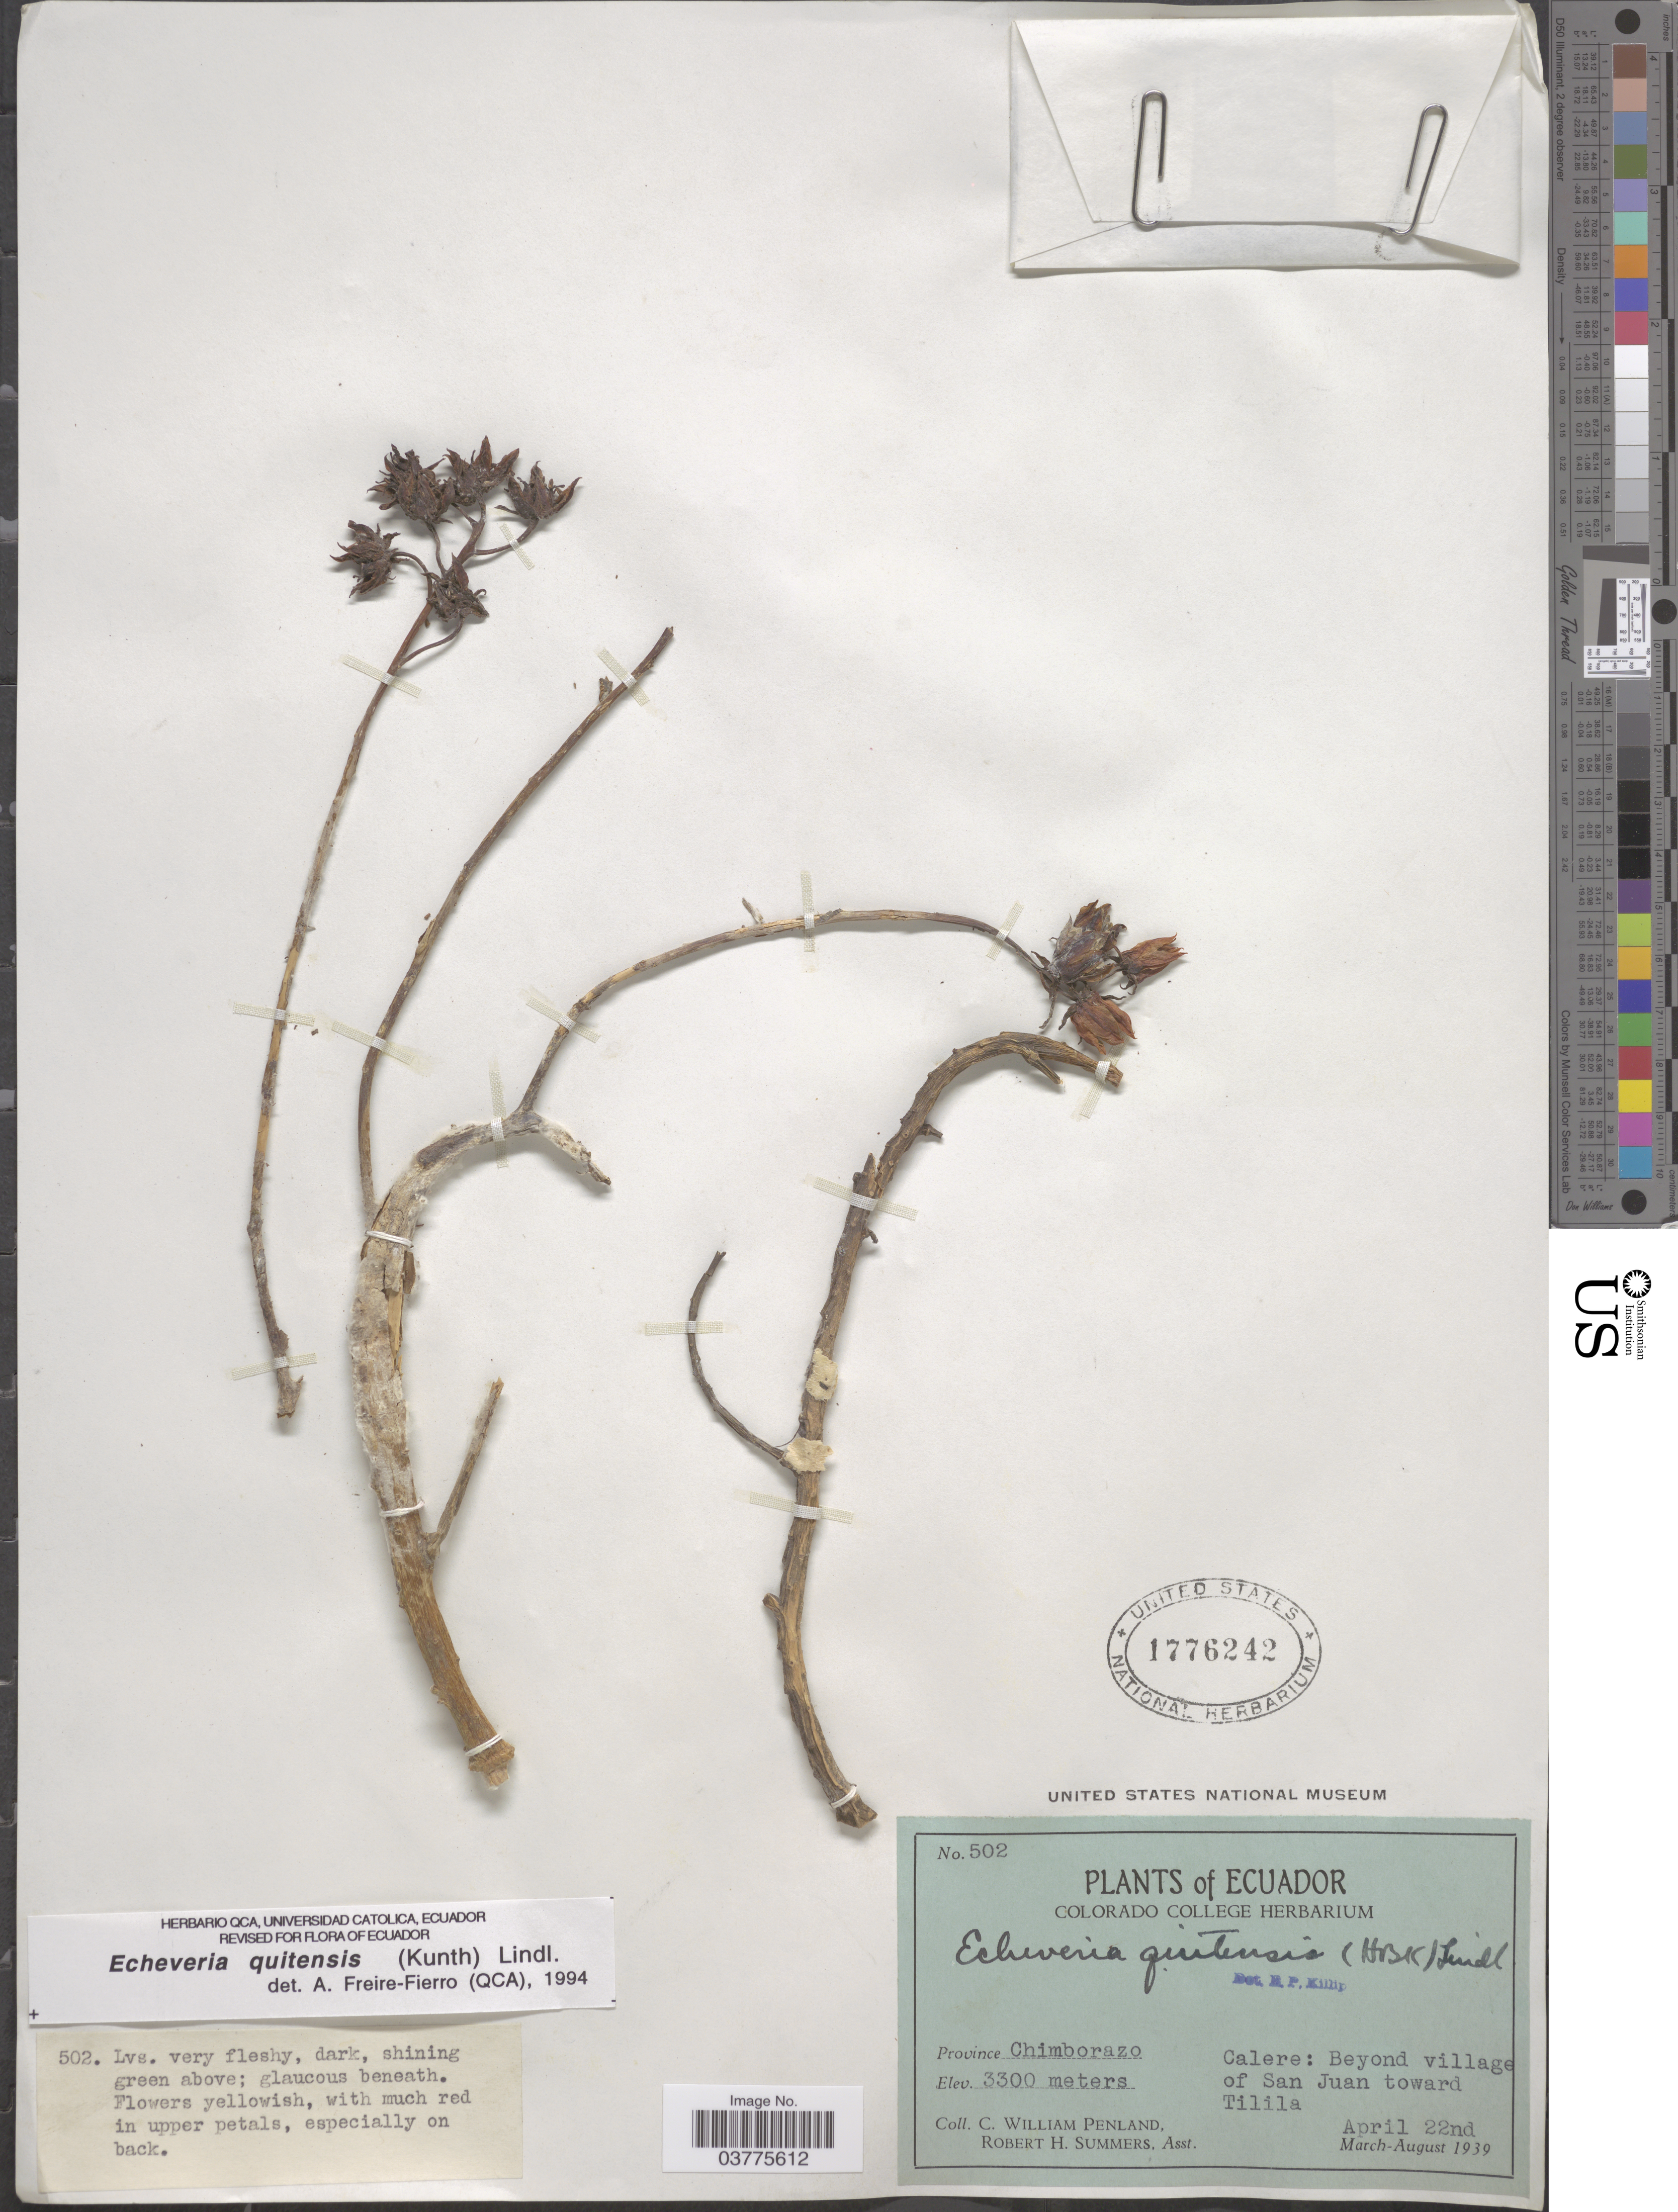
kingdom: Plantae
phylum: Tracheophyta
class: Magnoliopsida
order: Saxifragales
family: Crassulaceae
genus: Echeveria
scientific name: Echeveria quitensis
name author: (Kunth) Lindl.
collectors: C. W. Penland & R. Summers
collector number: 502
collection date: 1939-04-22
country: Ecuador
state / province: Chimborazo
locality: Calere: Beyond village of San Juan toward Tilila.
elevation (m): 3300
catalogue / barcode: US 1776242